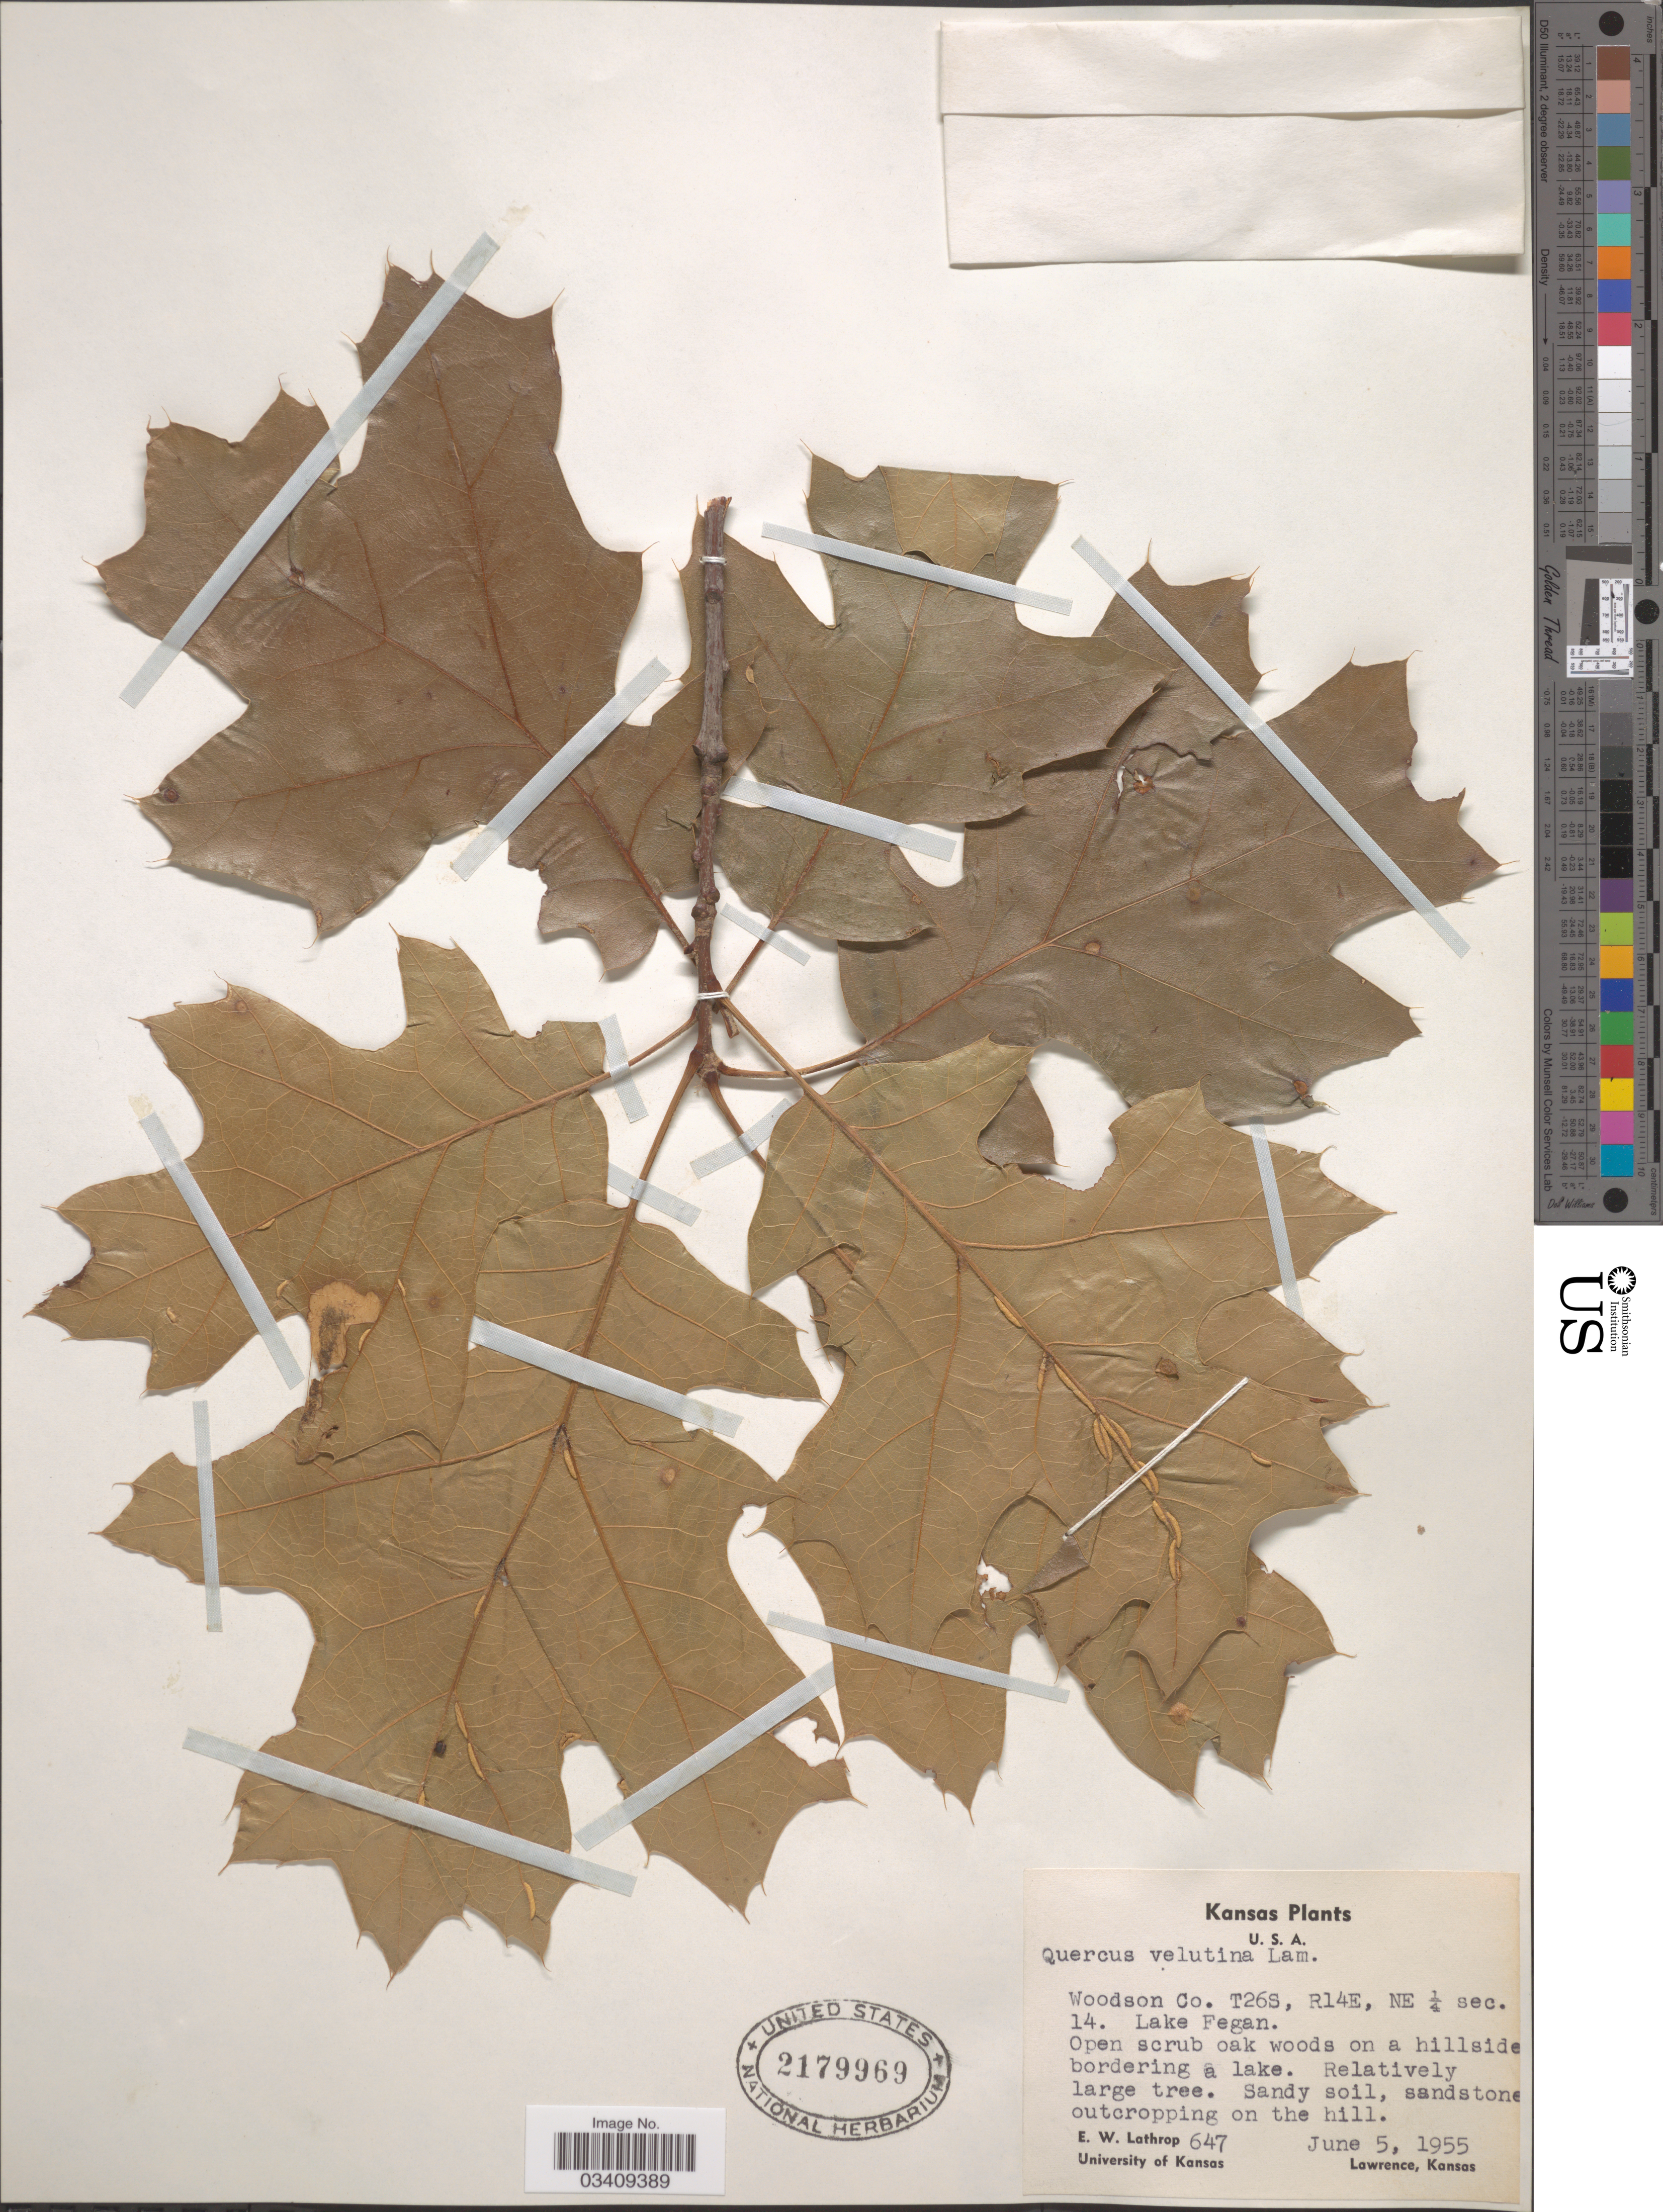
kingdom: Plantae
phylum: Tracheophyta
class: Magnoliopsida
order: Fagales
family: Fagaceae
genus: Quercus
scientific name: Quercus velutina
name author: Lam.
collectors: E. W. Lathrop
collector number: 647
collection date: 1955-06-05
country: United States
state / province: Kansas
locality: Woodson Co. T26S, R14E, NE¼ sec. 14. Lake Fegan.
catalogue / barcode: US 2179969